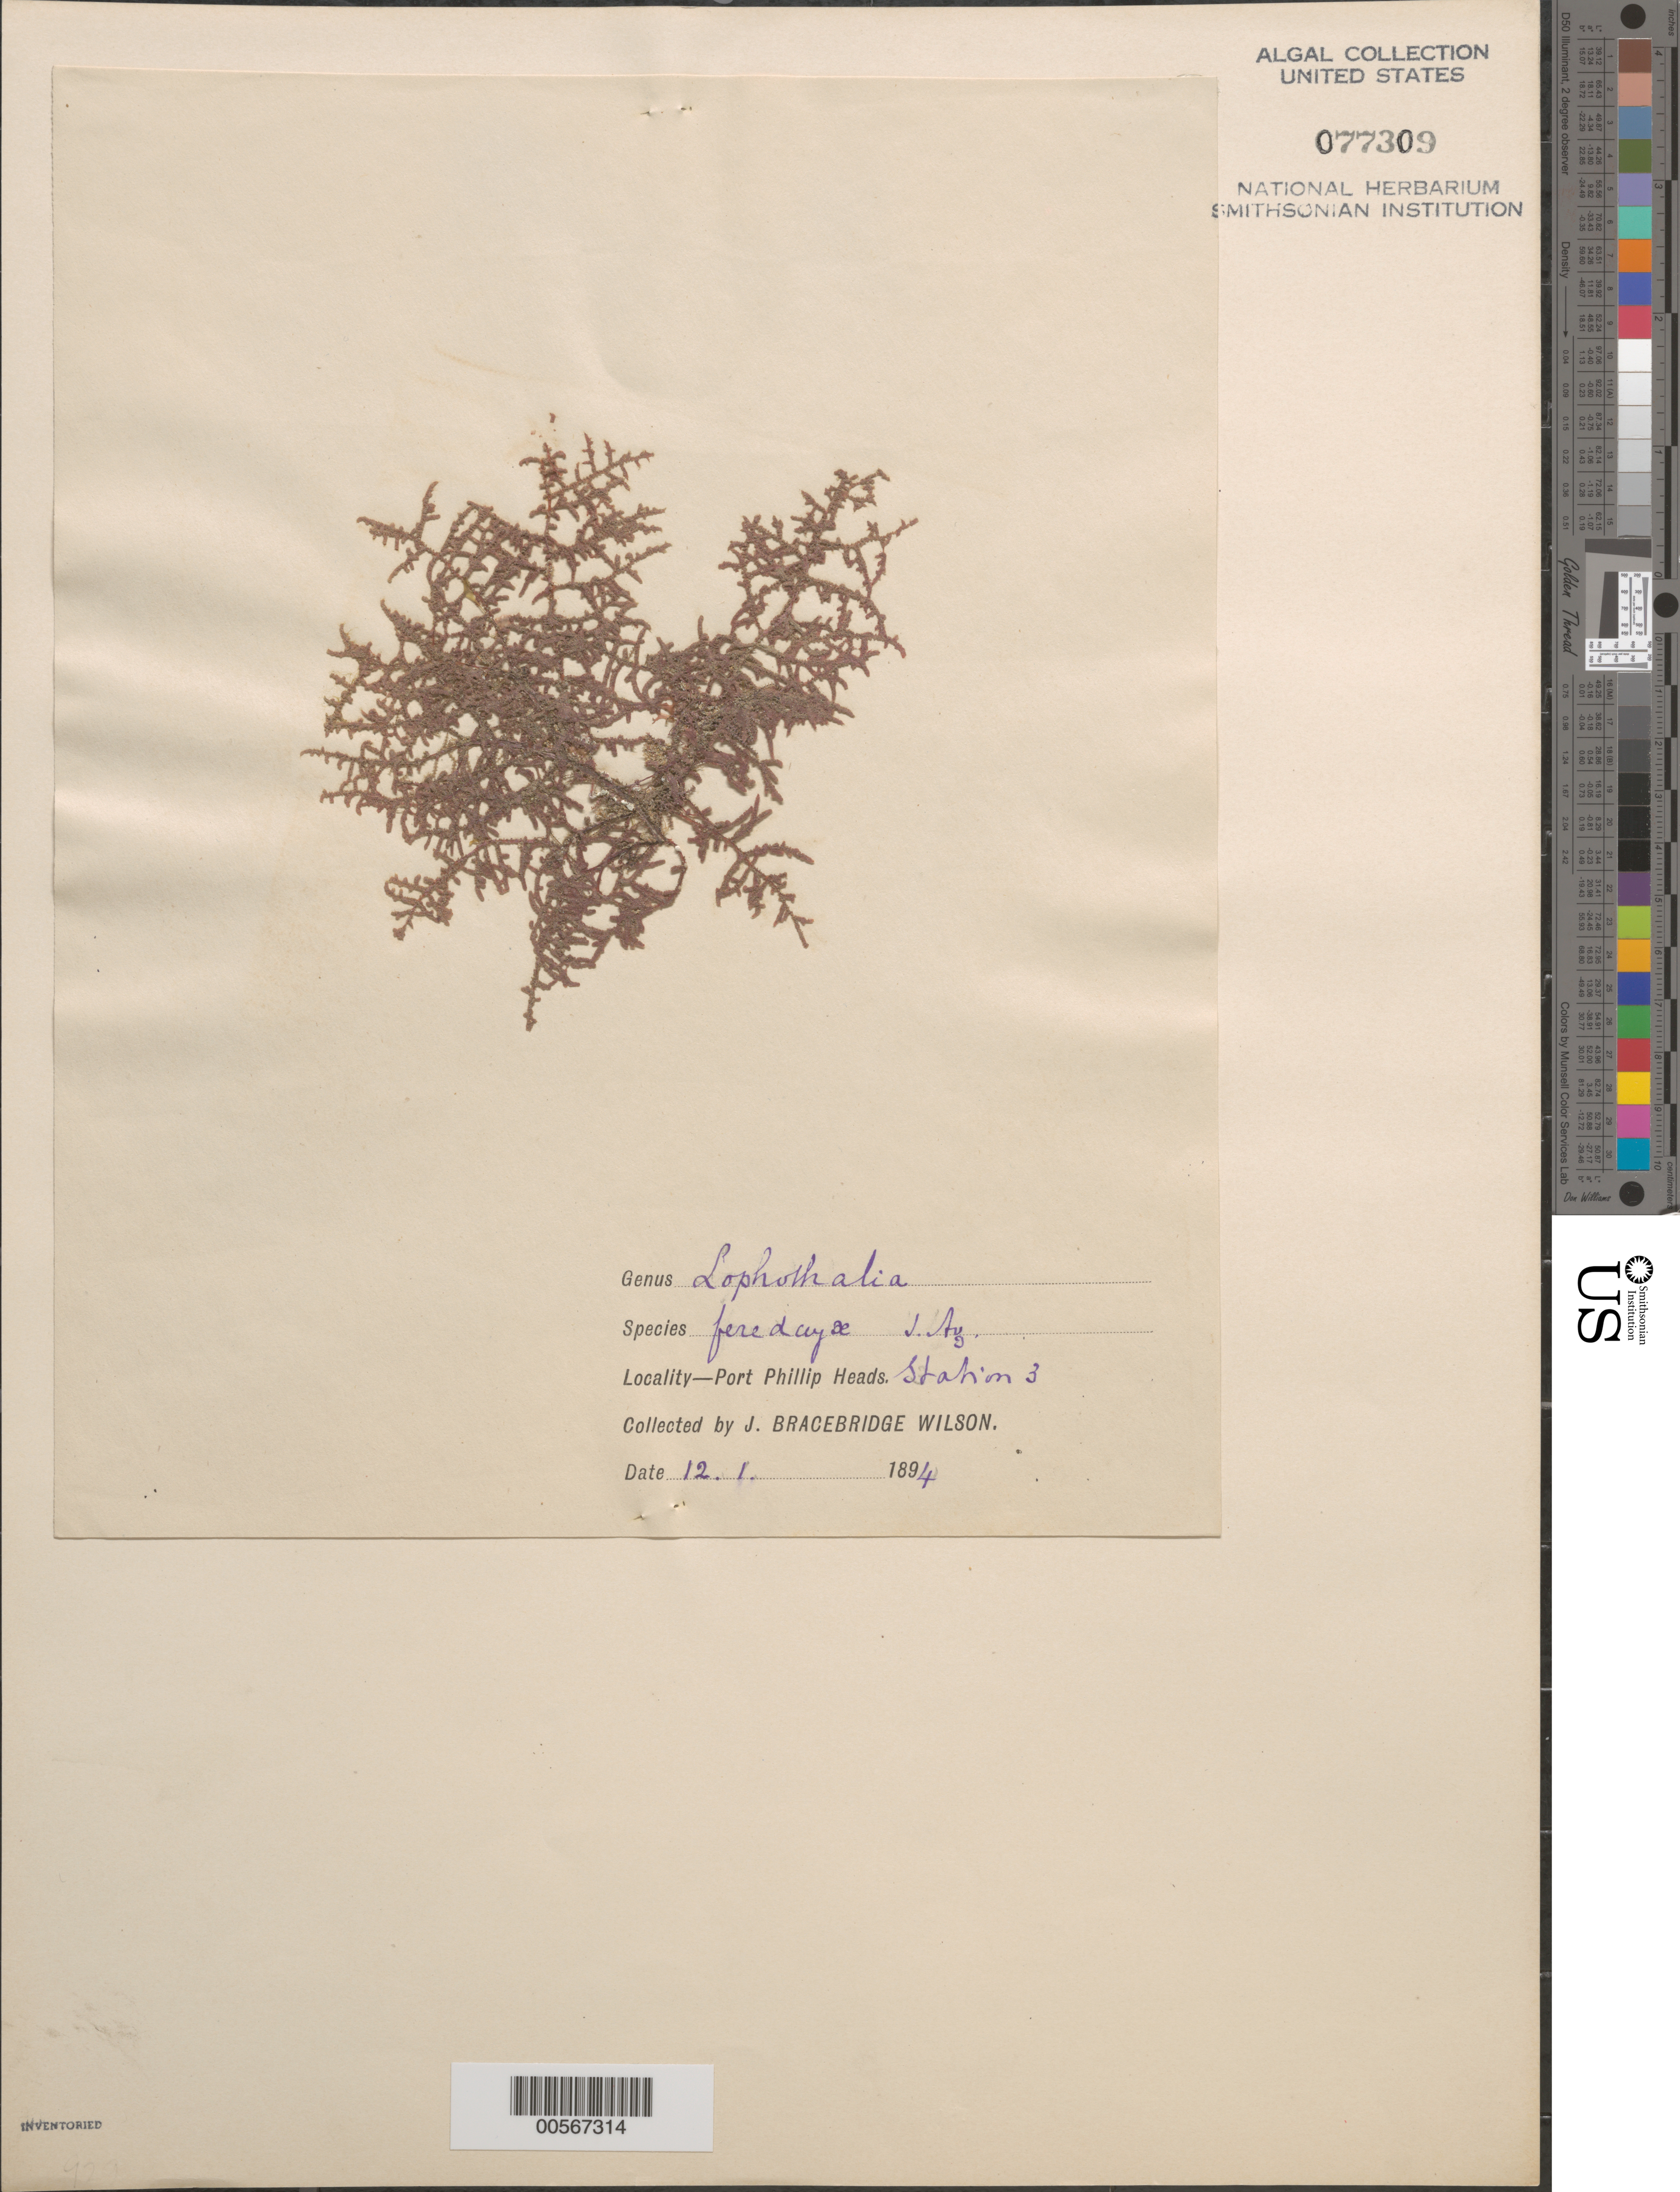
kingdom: Plantae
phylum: Rhodophyta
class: Florideophyceae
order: Ceramiales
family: Rhodomelaceae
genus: Micropeuce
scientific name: Micropeuce feredayae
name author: (Harvey) Kylin ex P.C. Silva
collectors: J. B. Wilson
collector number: Station 3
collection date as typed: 12 Jan 1894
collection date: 1894-01-12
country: Australia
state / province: Victoria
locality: Port Phillip Heads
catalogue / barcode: US 77309